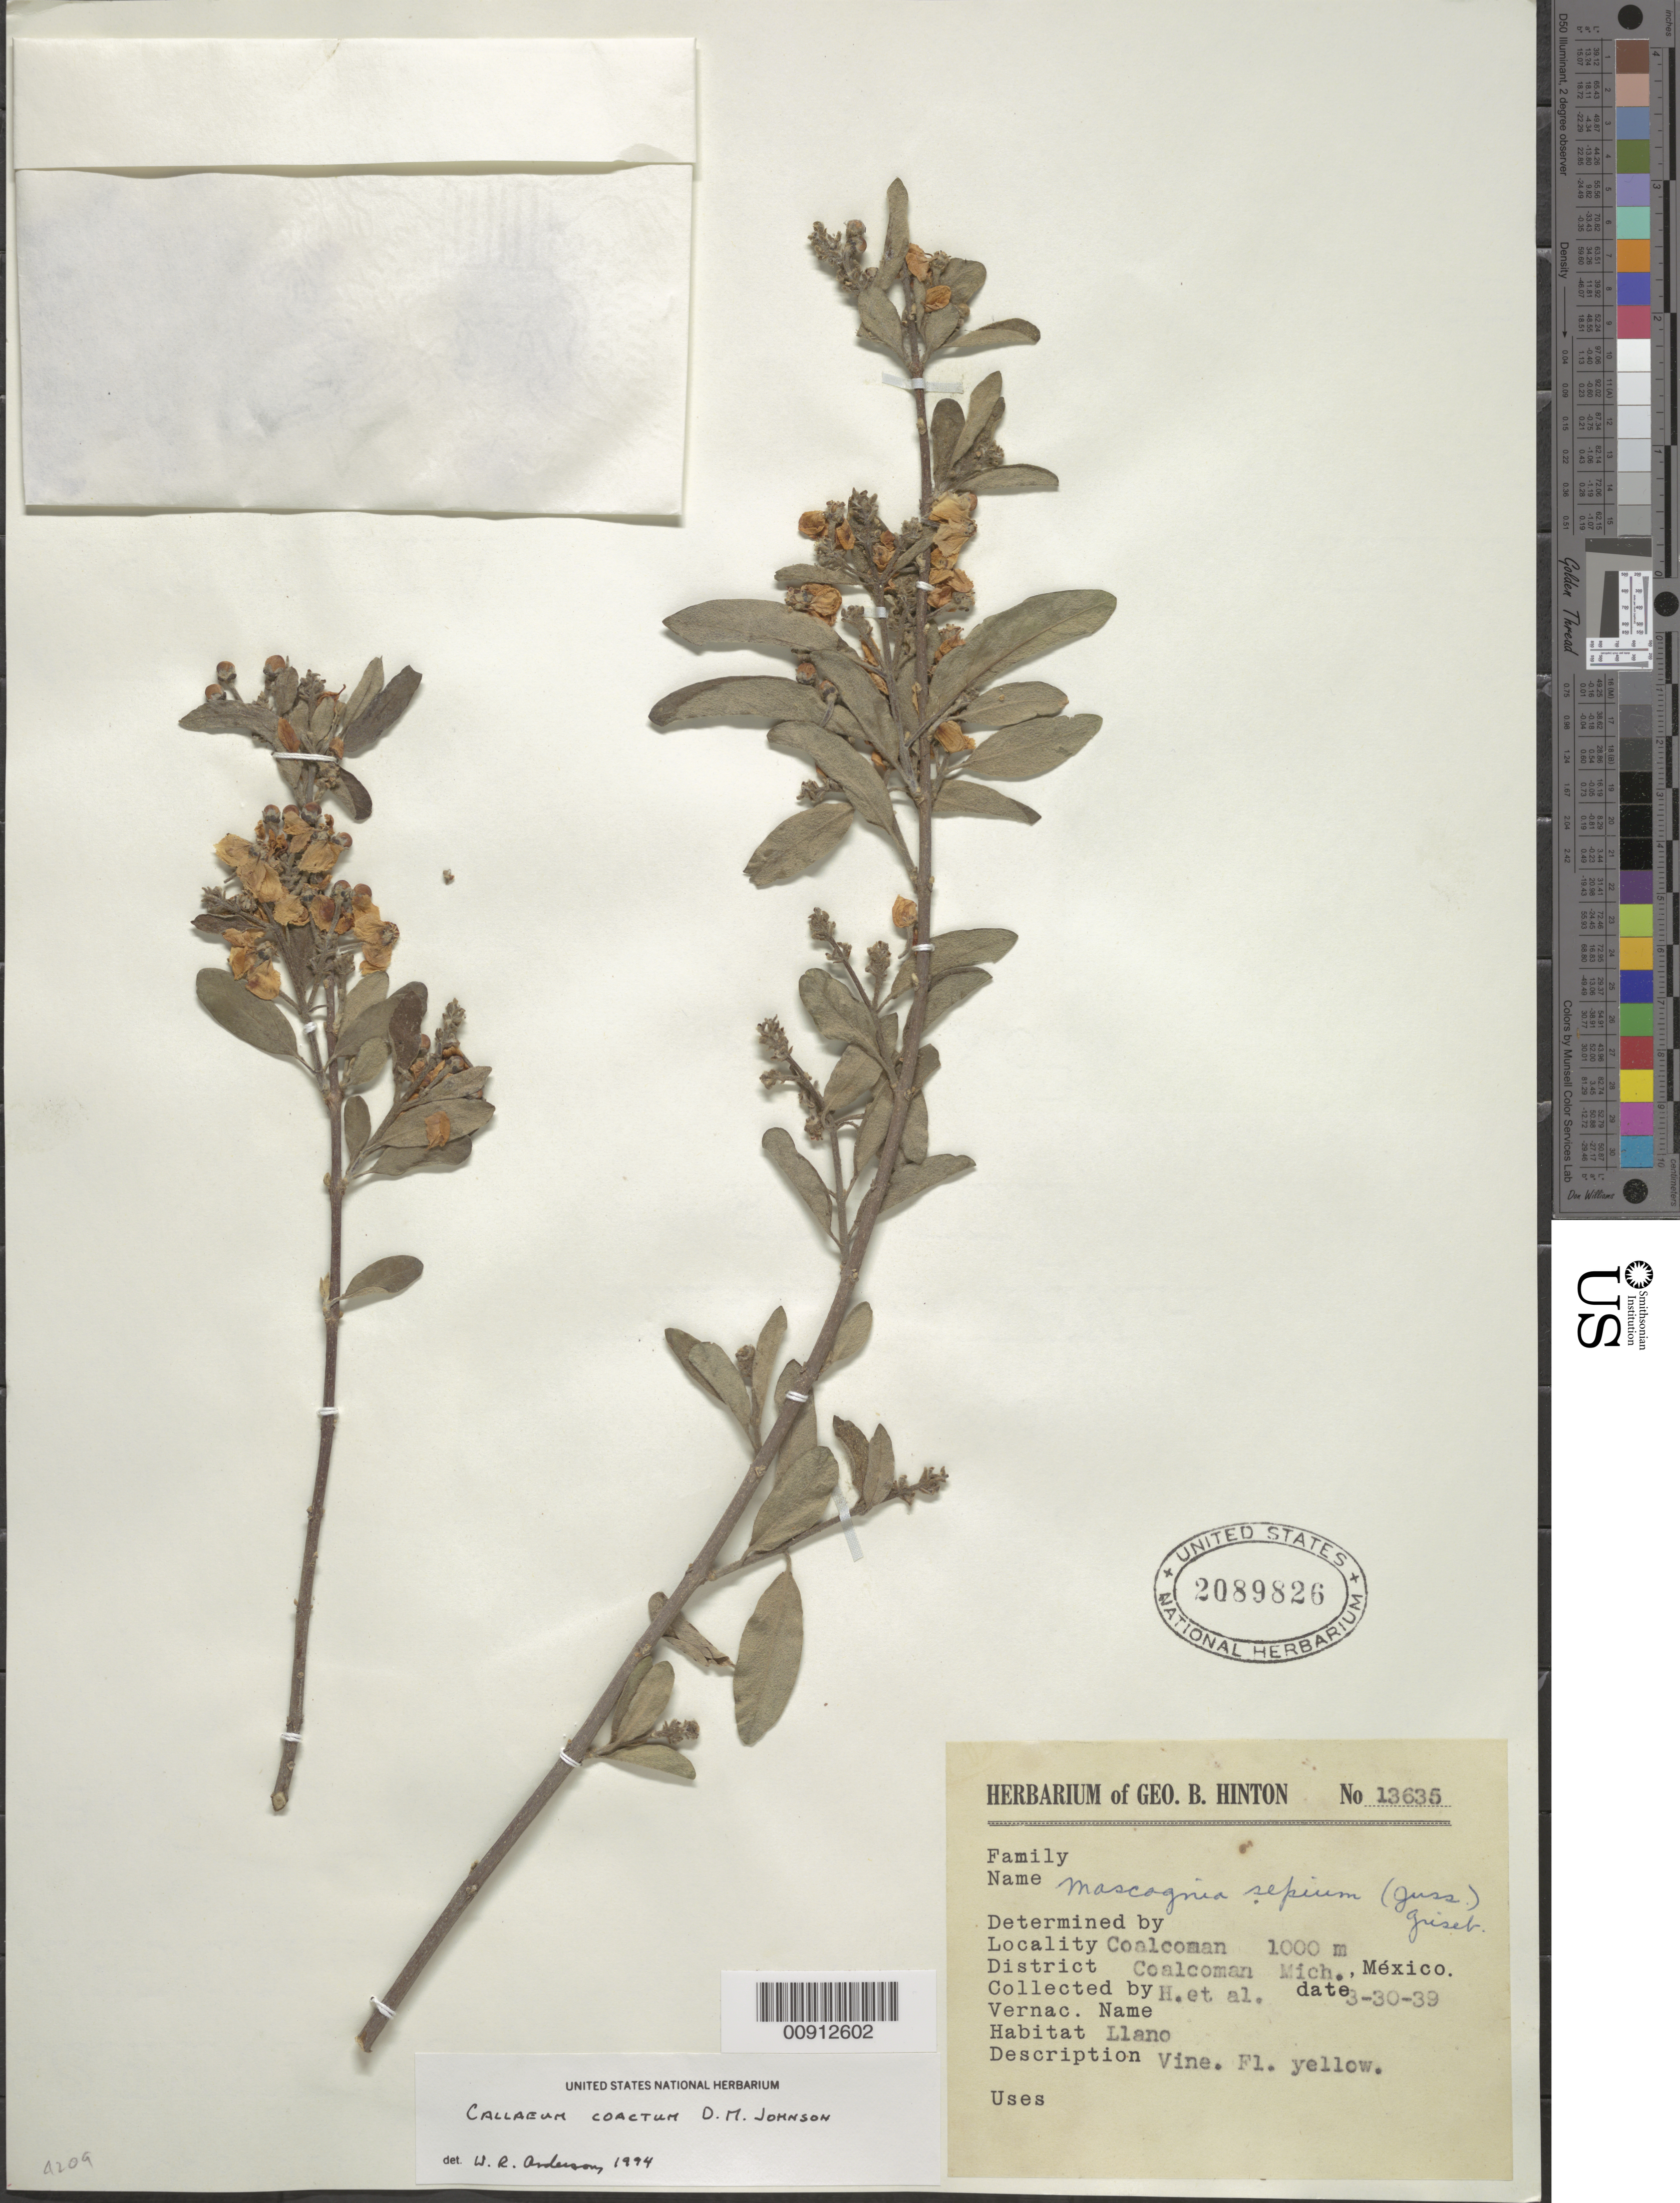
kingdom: Plantae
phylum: Tracheophyta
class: Magnoliopsida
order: Malpighiales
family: Malpighiaceae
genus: Callaeum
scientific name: Callaeum chiapense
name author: (Lundell) D.M. Johnson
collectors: G. B. Hinton & et al.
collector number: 13635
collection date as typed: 30 Mar 1939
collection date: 1939-03-30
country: Mexico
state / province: Michoacán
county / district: Coalcomán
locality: Coalcomán, District Coalcomán, Michoacán.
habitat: Llano.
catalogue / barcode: US 2089826